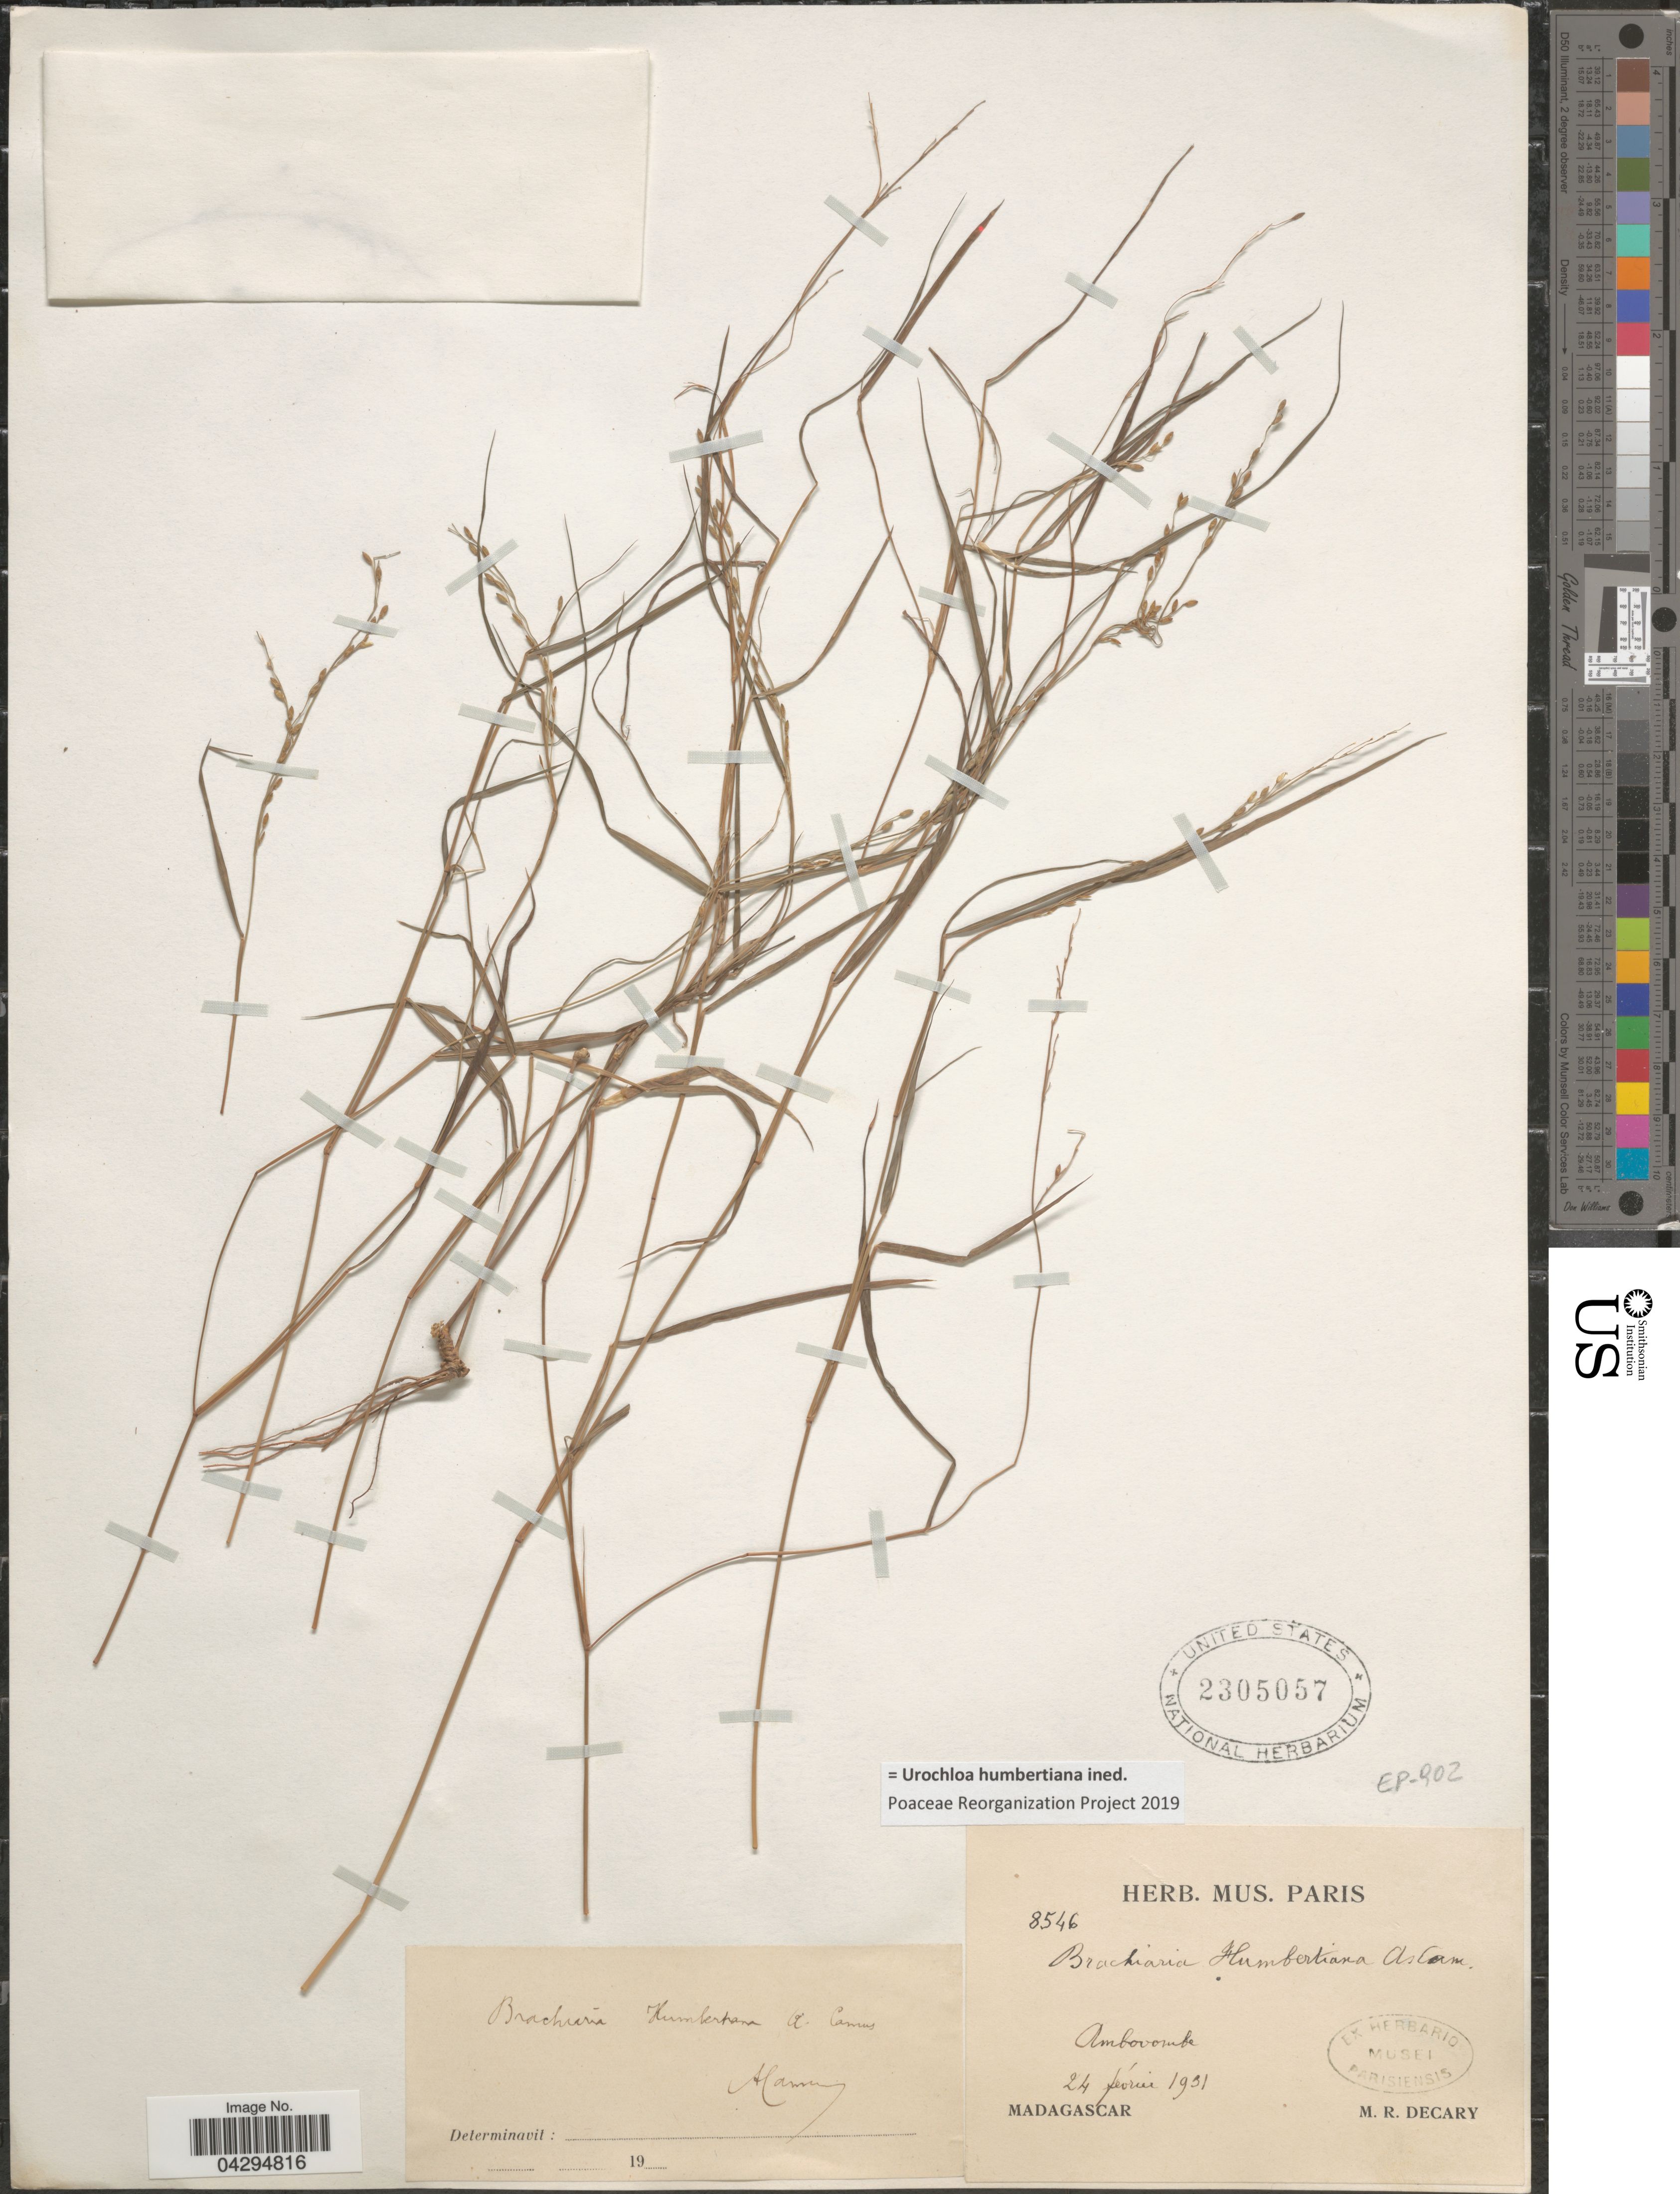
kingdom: Plantae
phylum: Tracheophyta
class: Liliopsida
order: Poales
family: Poaceae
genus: Urochloa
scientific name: Urochloa humbertiana ined.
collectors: R. Decary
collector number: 8546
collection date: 1931-02-24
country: Madagascar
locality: Ambovombe.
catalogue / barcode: US 2305057